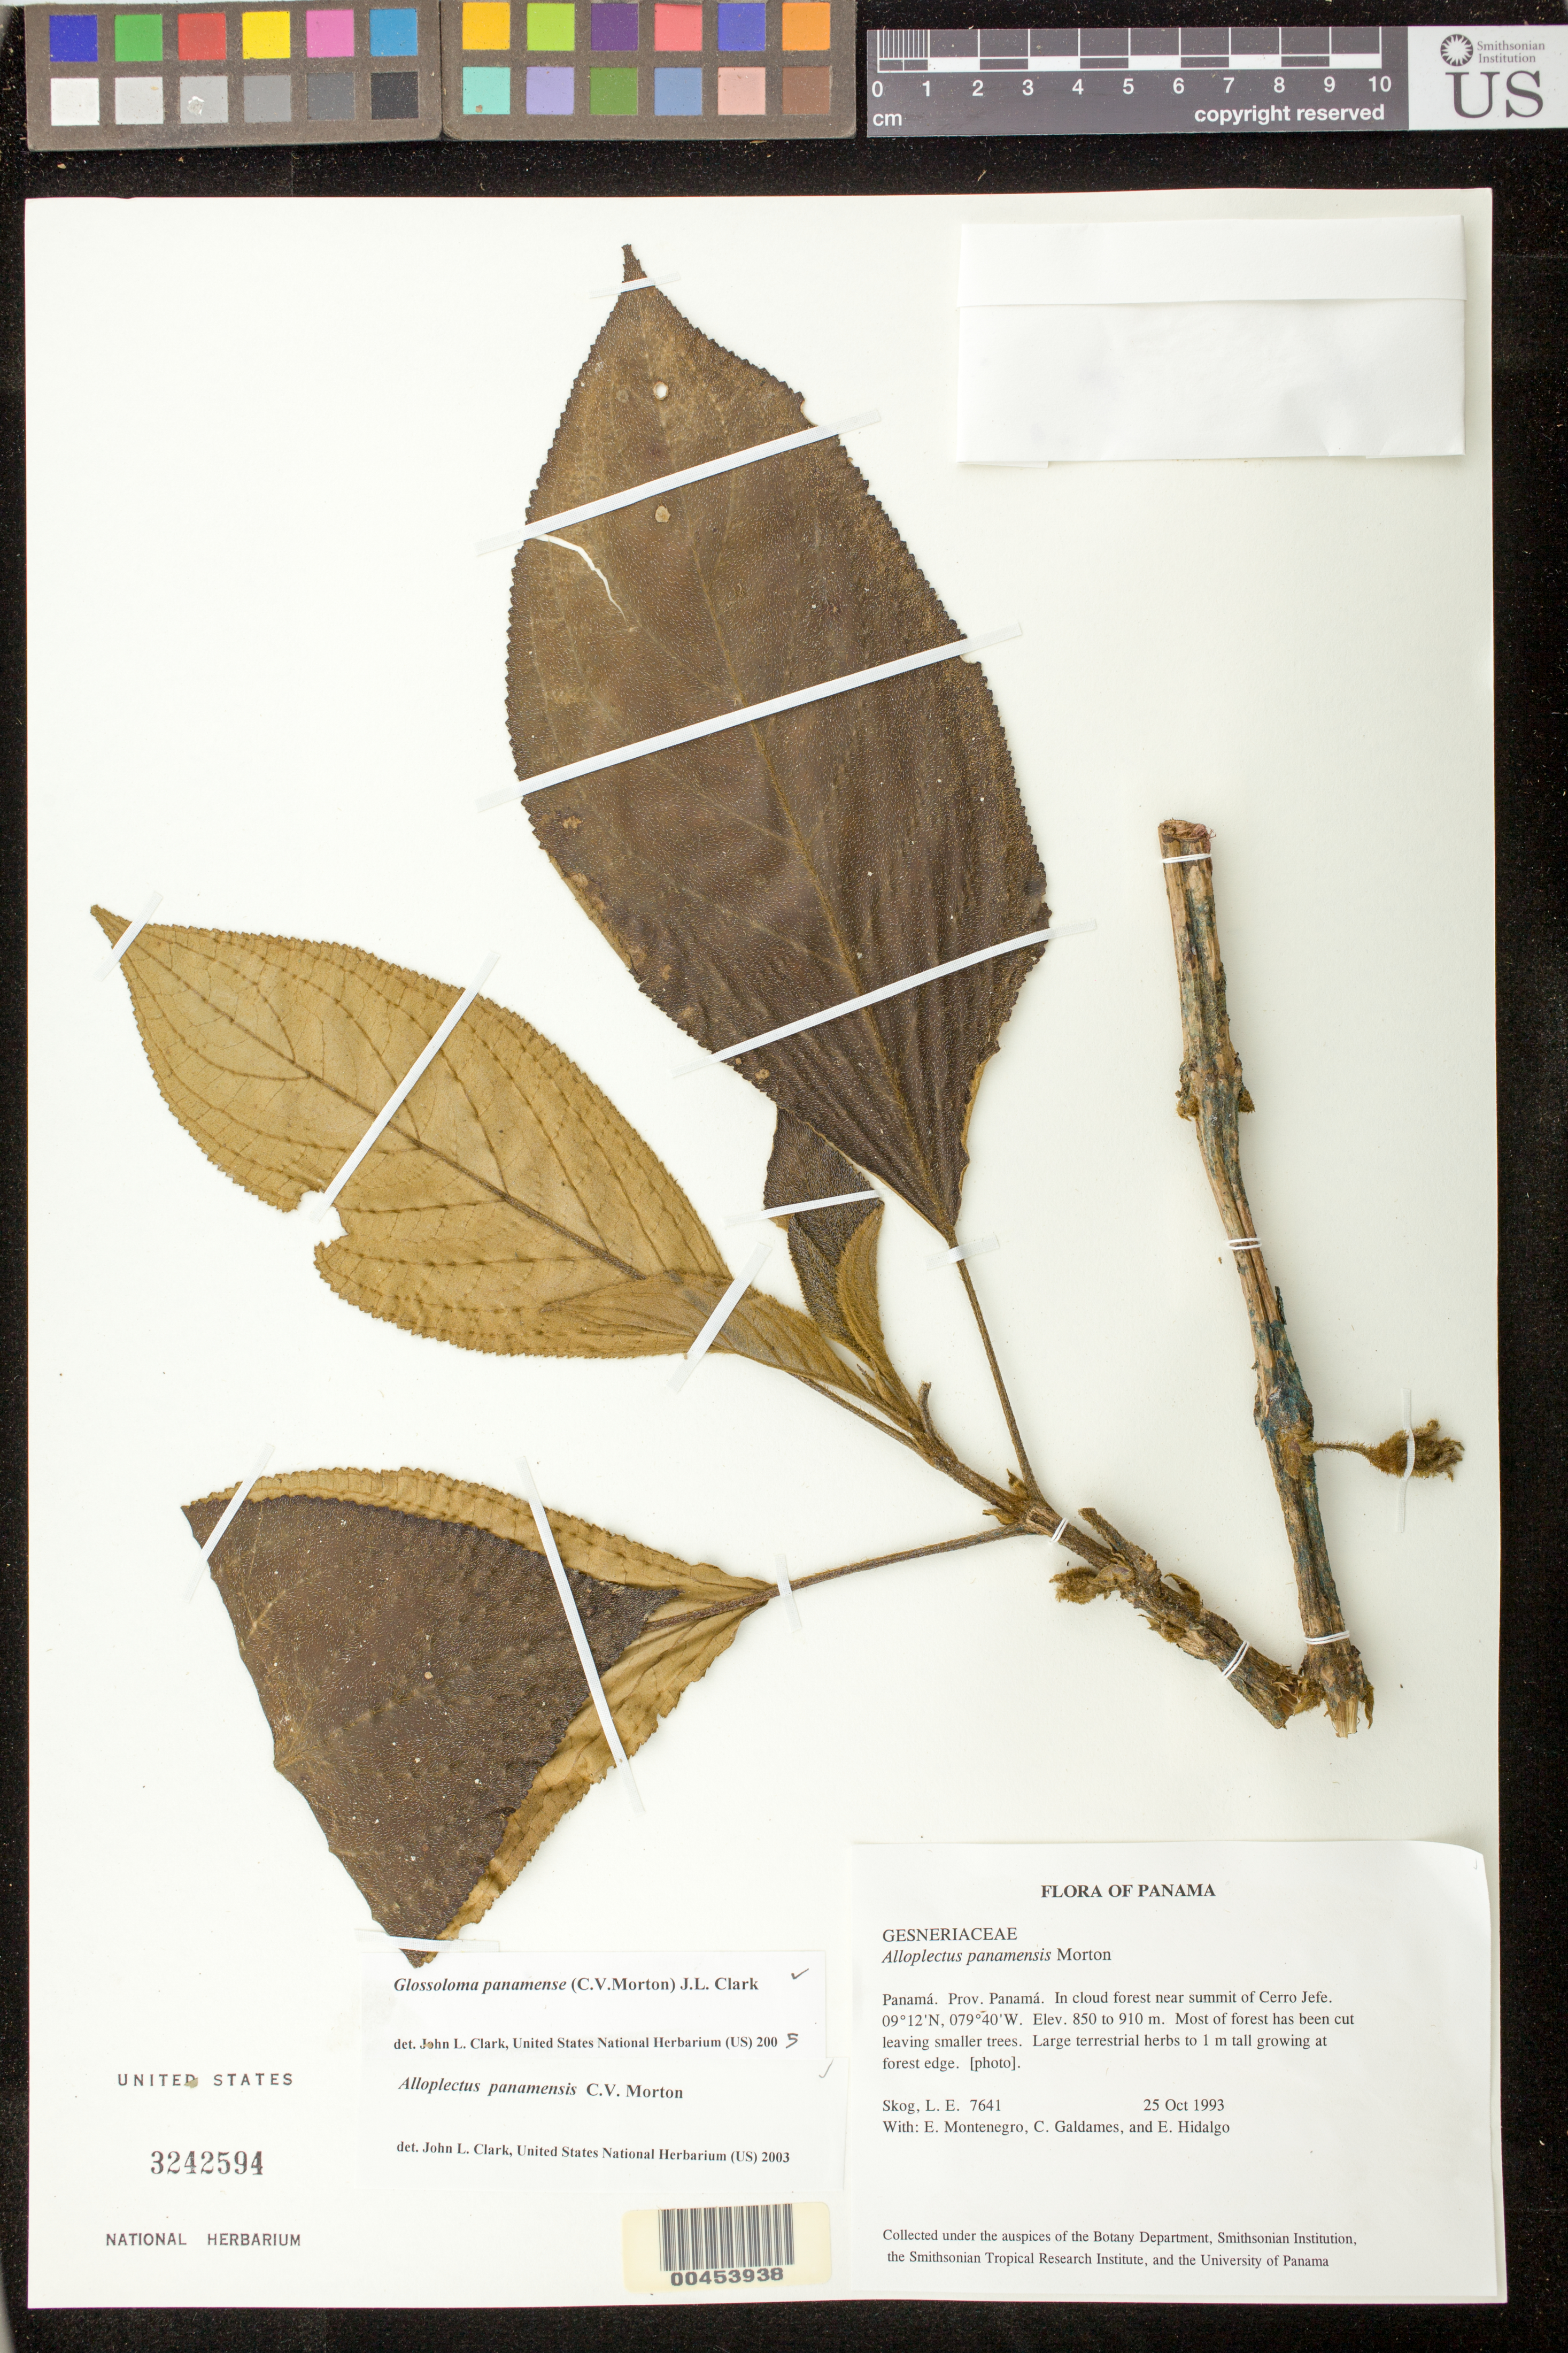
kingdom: Plantae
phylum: Tracheophyta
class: Magnoliopsida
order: Lamiales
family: Gesneriaceae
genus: Glossoloma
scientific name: Glossoloma panamense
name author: (C.V. Morton) J.L. Clark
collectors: L. E. Skog, E. Montenegro, C. Galdames & E. Hildalgo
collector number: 7641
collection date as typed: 25 Oct 1993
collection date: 1993-10-25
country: Panama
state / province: Panamá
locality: Near summit of Cerro Jefe.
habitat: In cloud forest near summit; most of forest has been cut leaving smaller trees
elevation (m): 850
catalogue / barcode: US 3242594